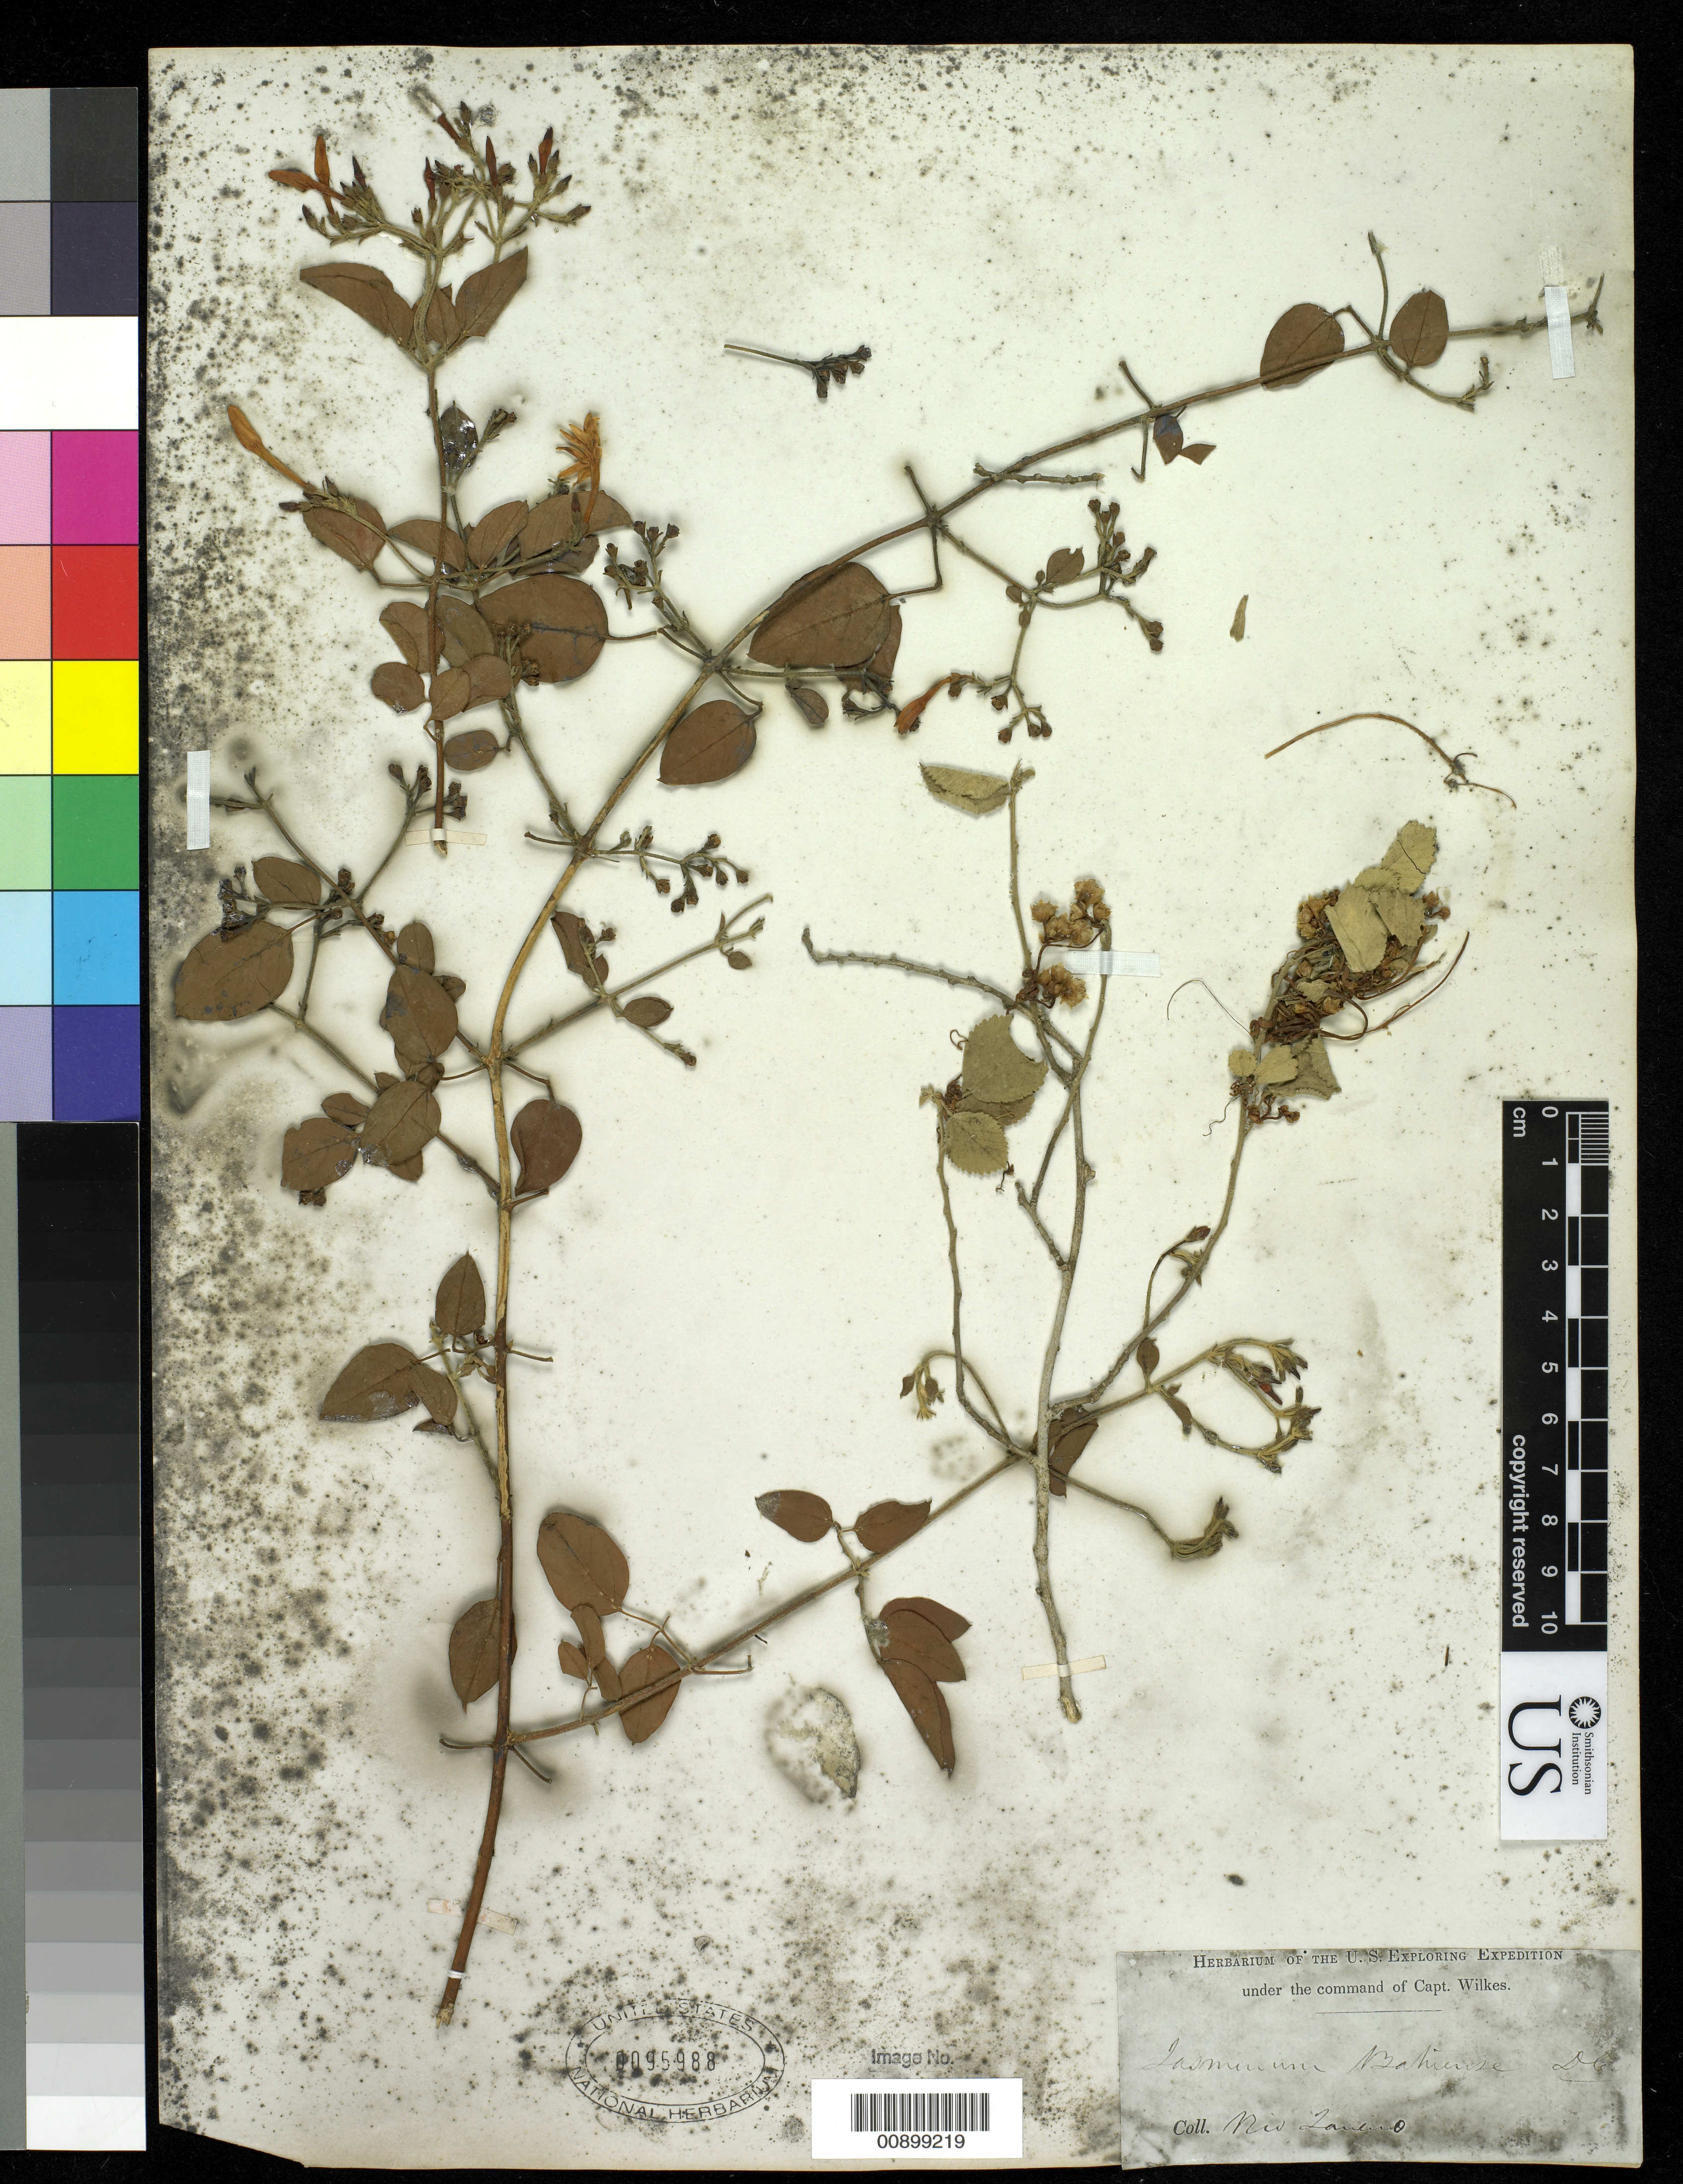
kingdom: Plantae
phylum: Tracheophyta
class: Magnoliopsida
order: Lamiales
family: Oleaceae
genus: Jasminum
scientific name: Jasminum bahiense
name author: DC.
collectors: Wilkes Explor. Exped.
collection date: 1838/1842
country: Brazil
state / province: Rio de Janeiro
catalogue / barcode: US 95988